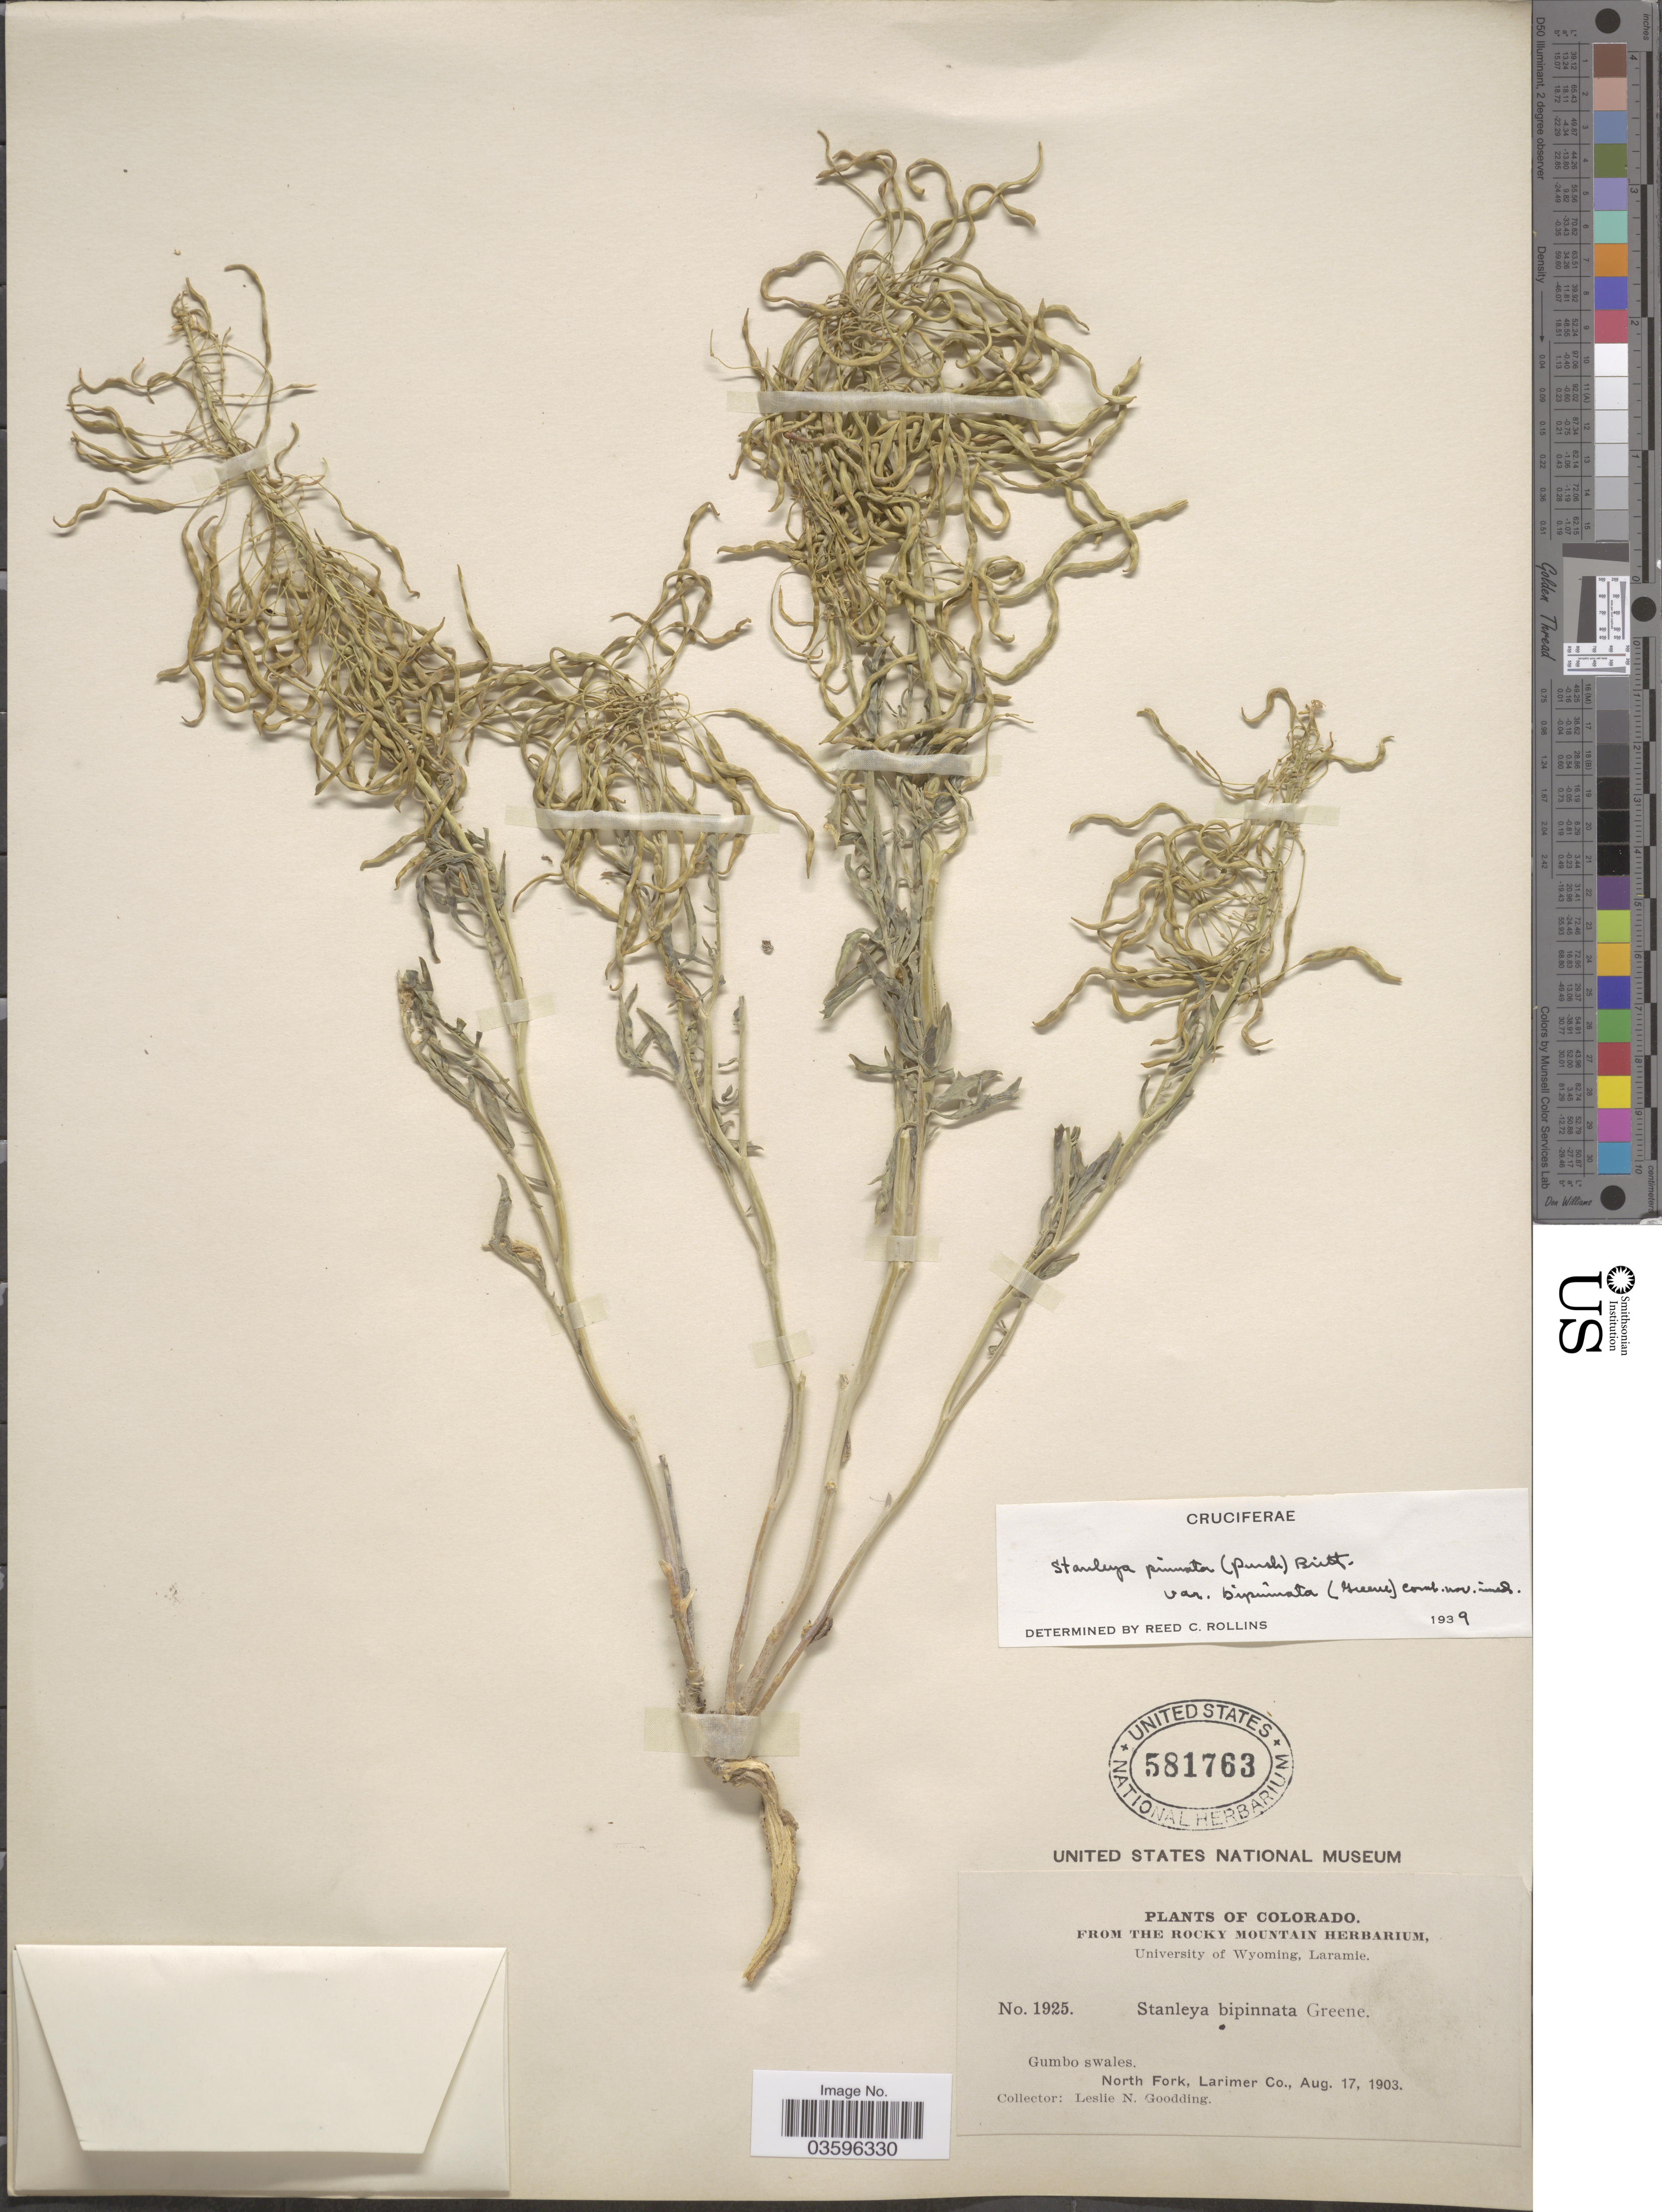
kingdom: Plantae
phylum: Tracheophyta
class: Magnoliopsida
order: Brassicales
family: Brassicaceae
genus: Stanleya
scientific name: Stanleya pinnata var. bipinnata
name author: (Greene) Rollins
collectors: L. N. Goodding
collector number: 1925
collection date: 1903-08-17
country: United States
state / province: Colorado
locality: North Fork, Larimer Co.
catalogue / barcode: US 581763